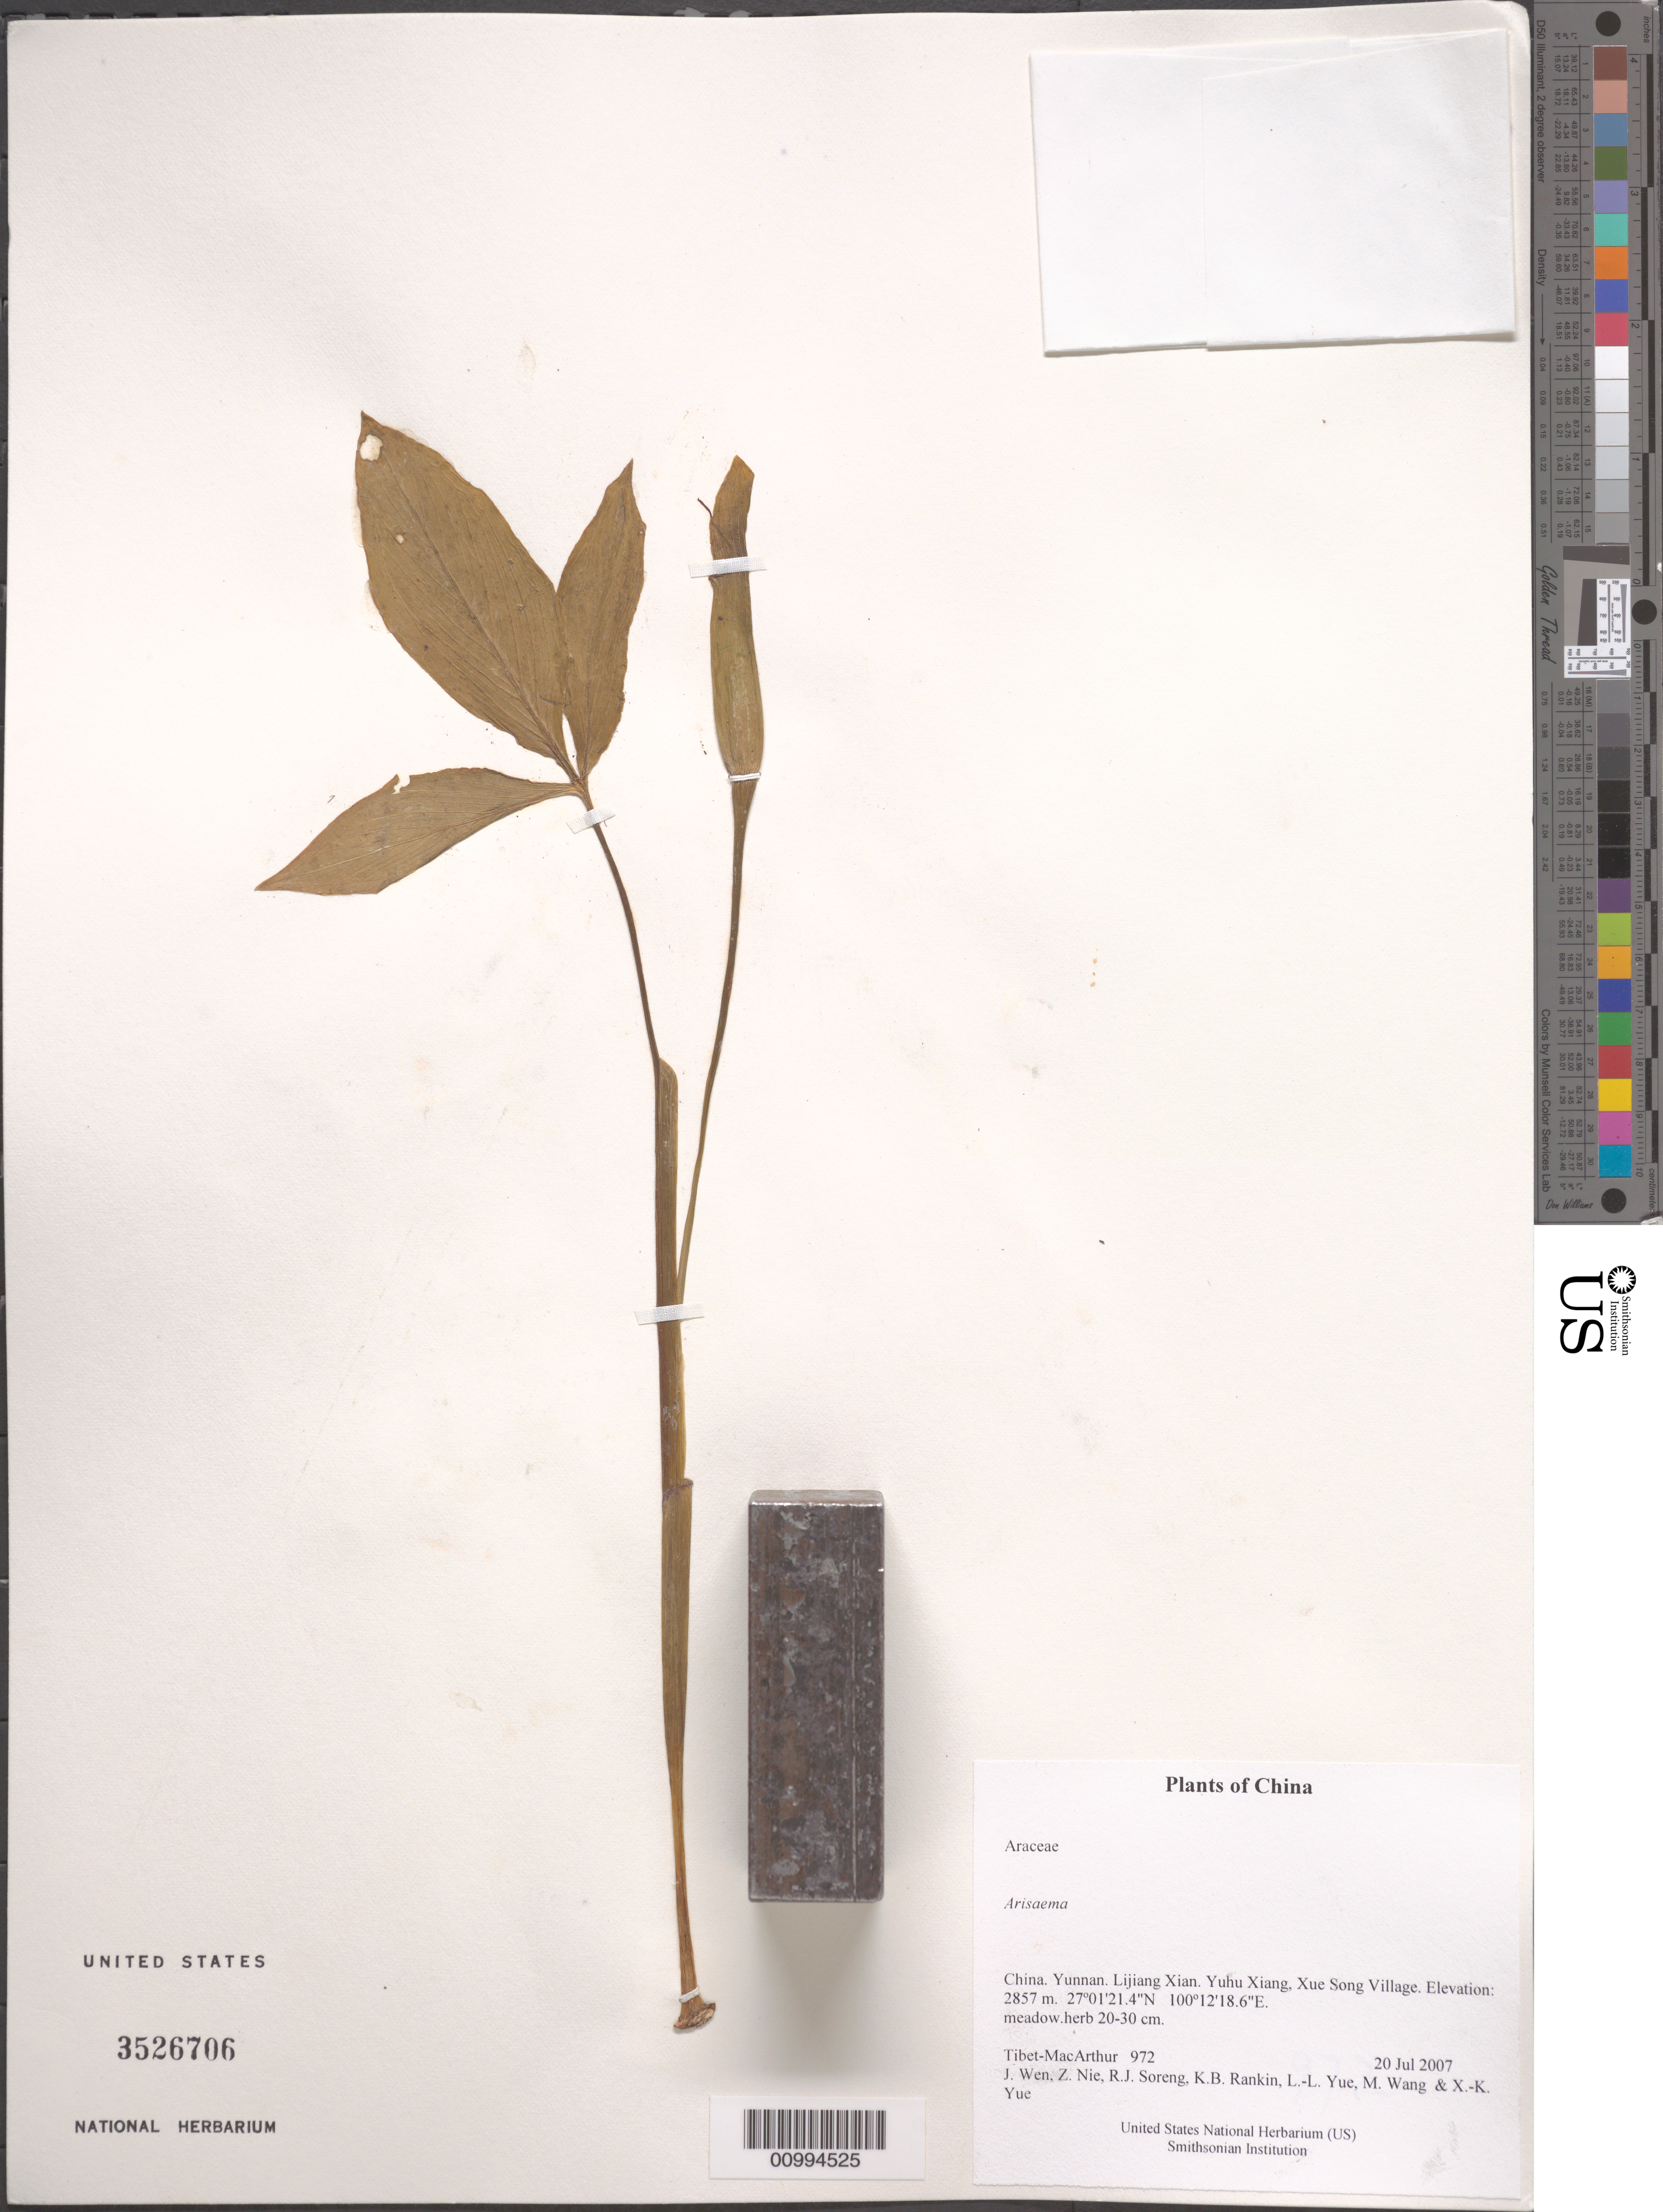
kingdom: Plantae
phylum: Tracheophyta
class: Liliopsida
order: Alismatales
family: Araceae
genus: Arisaema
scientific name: Arisaema yunnanense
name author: Buchet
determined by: Ma, Zheng Xu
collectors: Tibet-MacArthur, J. Wen, Z. Nie, R. J. Soreng, K. Rankin, L. Yue, M. Wang & X. Yue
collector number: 972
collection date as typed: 20 Jul 2007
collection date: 2007-07-20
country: China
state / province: Yunnan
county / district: Lijiang Xian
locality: Yuhu Xiang, Xue Song Village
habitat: meadow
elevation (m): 2857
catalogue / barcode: US 3526706